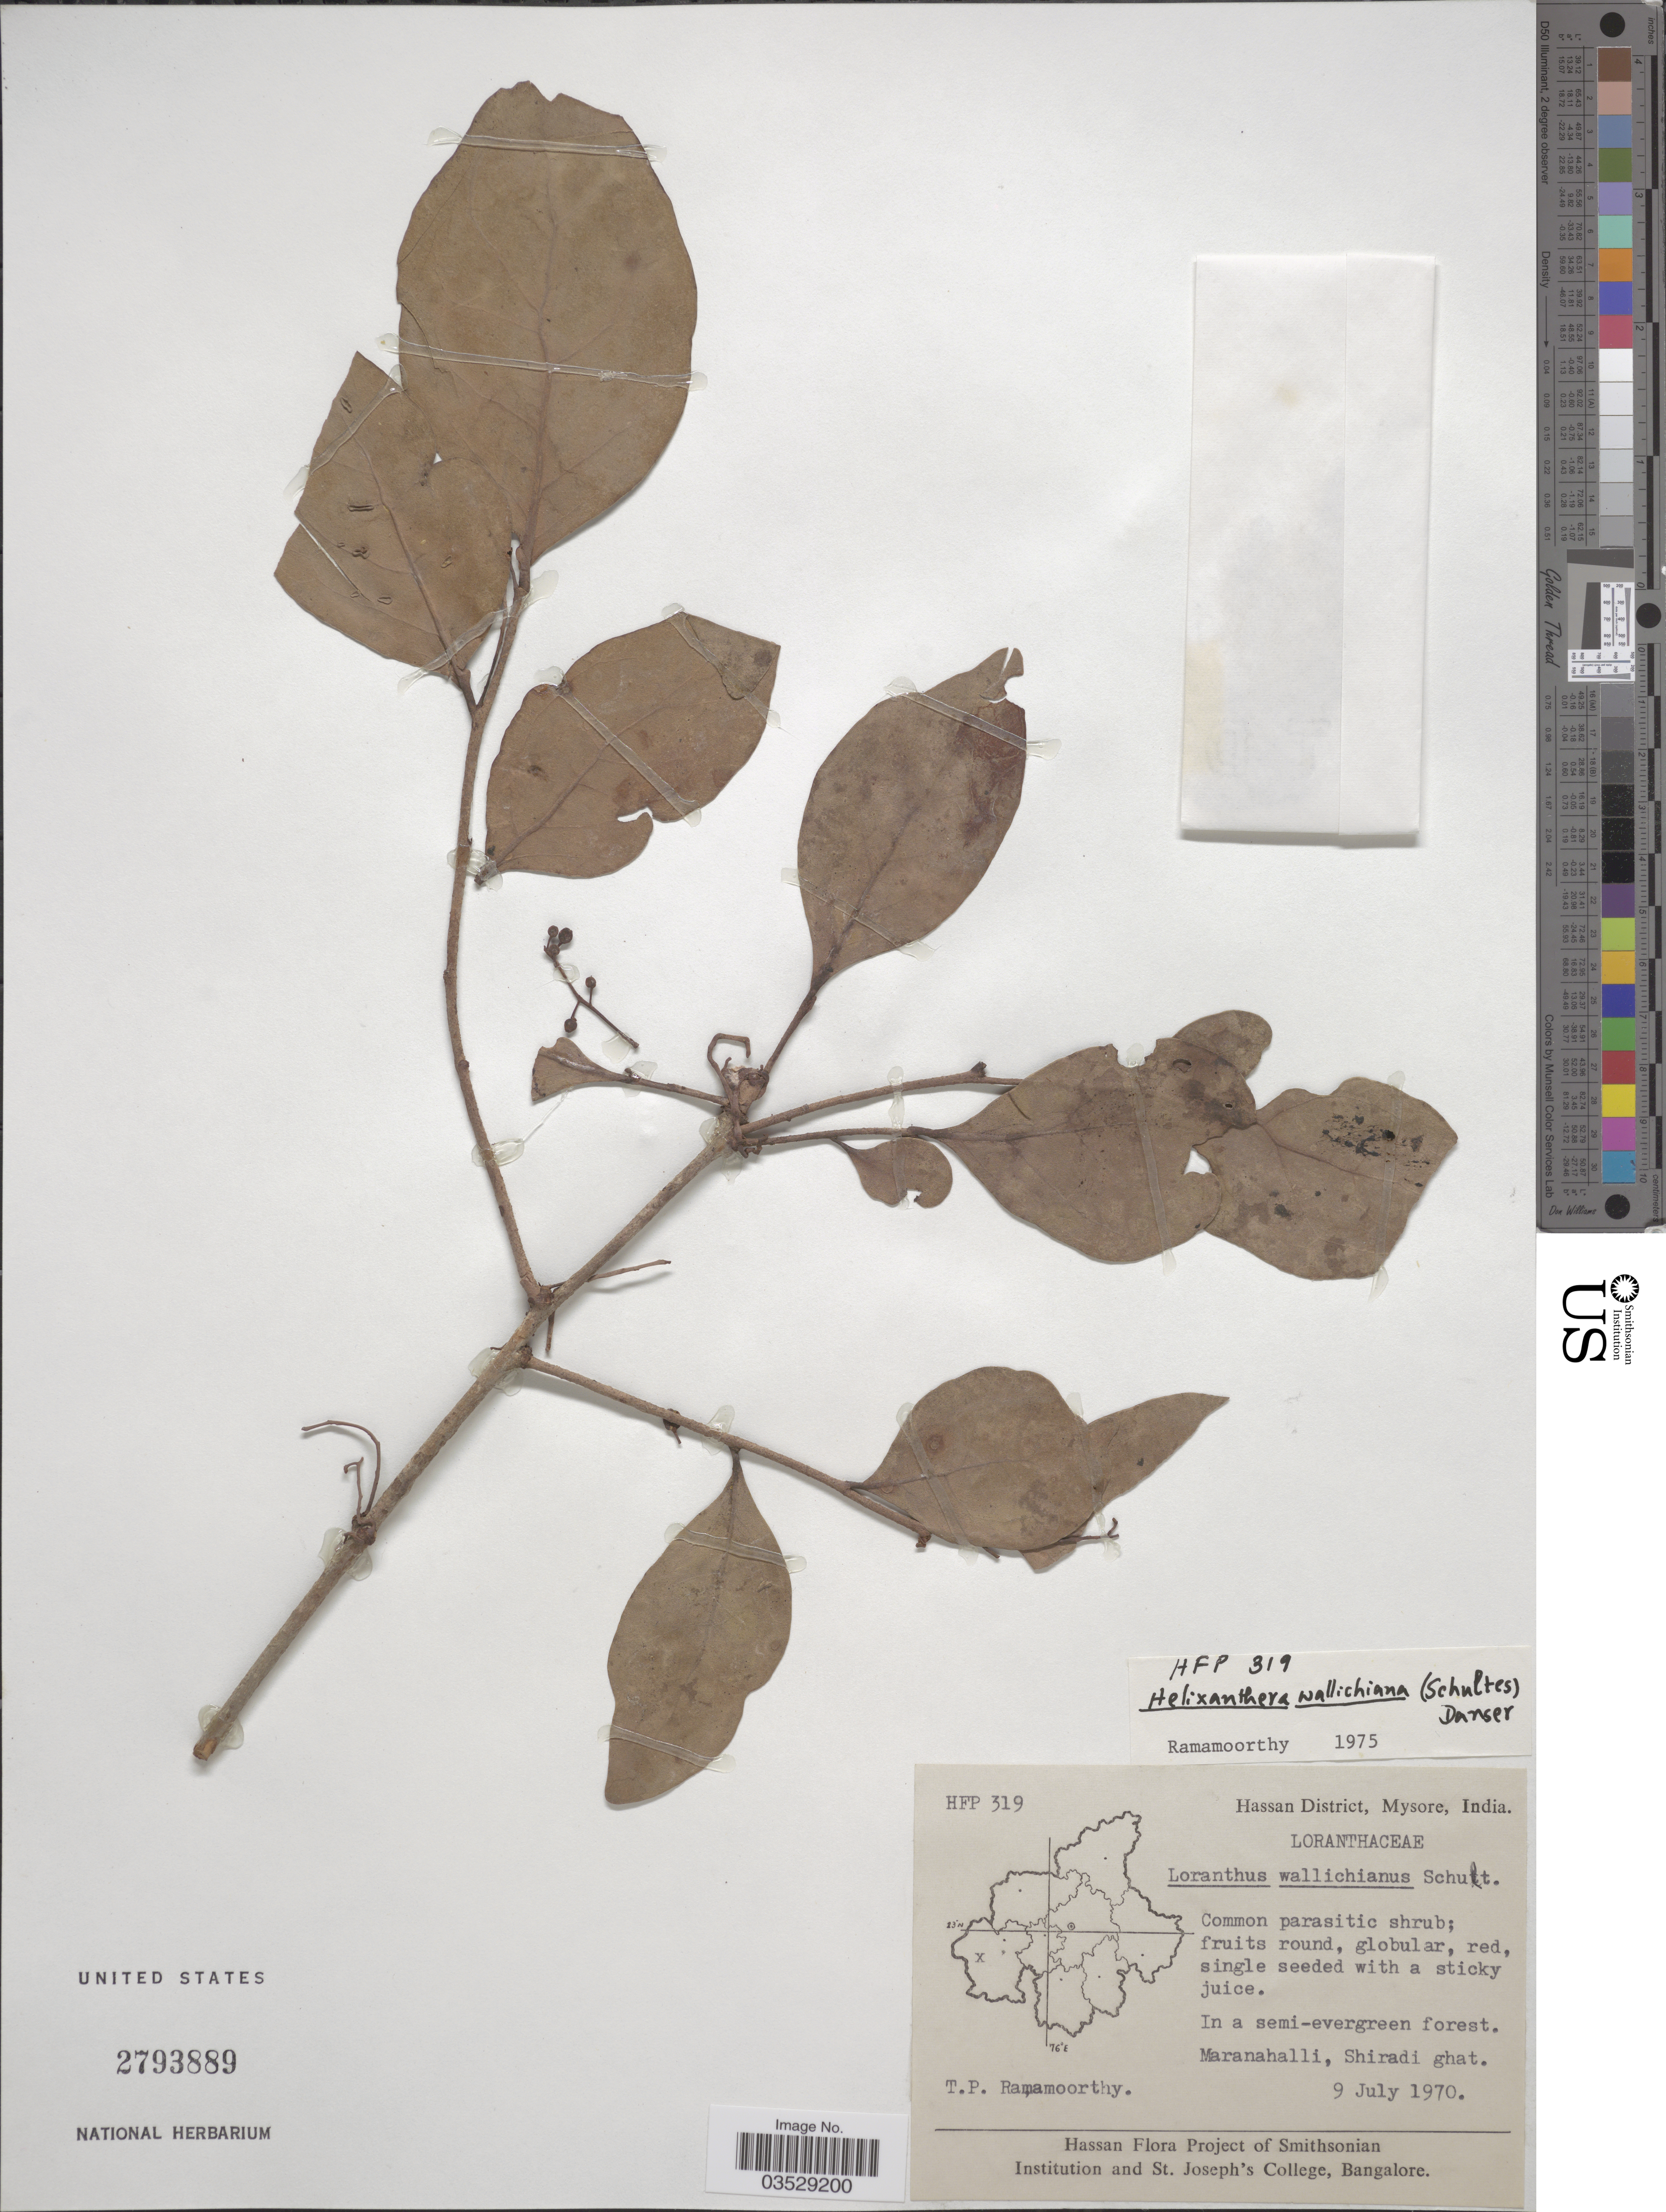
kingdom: Plantae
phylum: Tracheophyta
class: Magnoliopsida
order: Santalales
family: Loranthaceae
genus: Helixanthera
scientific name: Helixanthera wallichiana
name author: Danser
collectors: T. P. Ramamoorthy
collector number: HFP 319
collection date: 1970-07-09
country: India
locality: Hassan District, Mysore. Maranahalli, Shiradi ghat.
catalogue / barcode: US 2793889